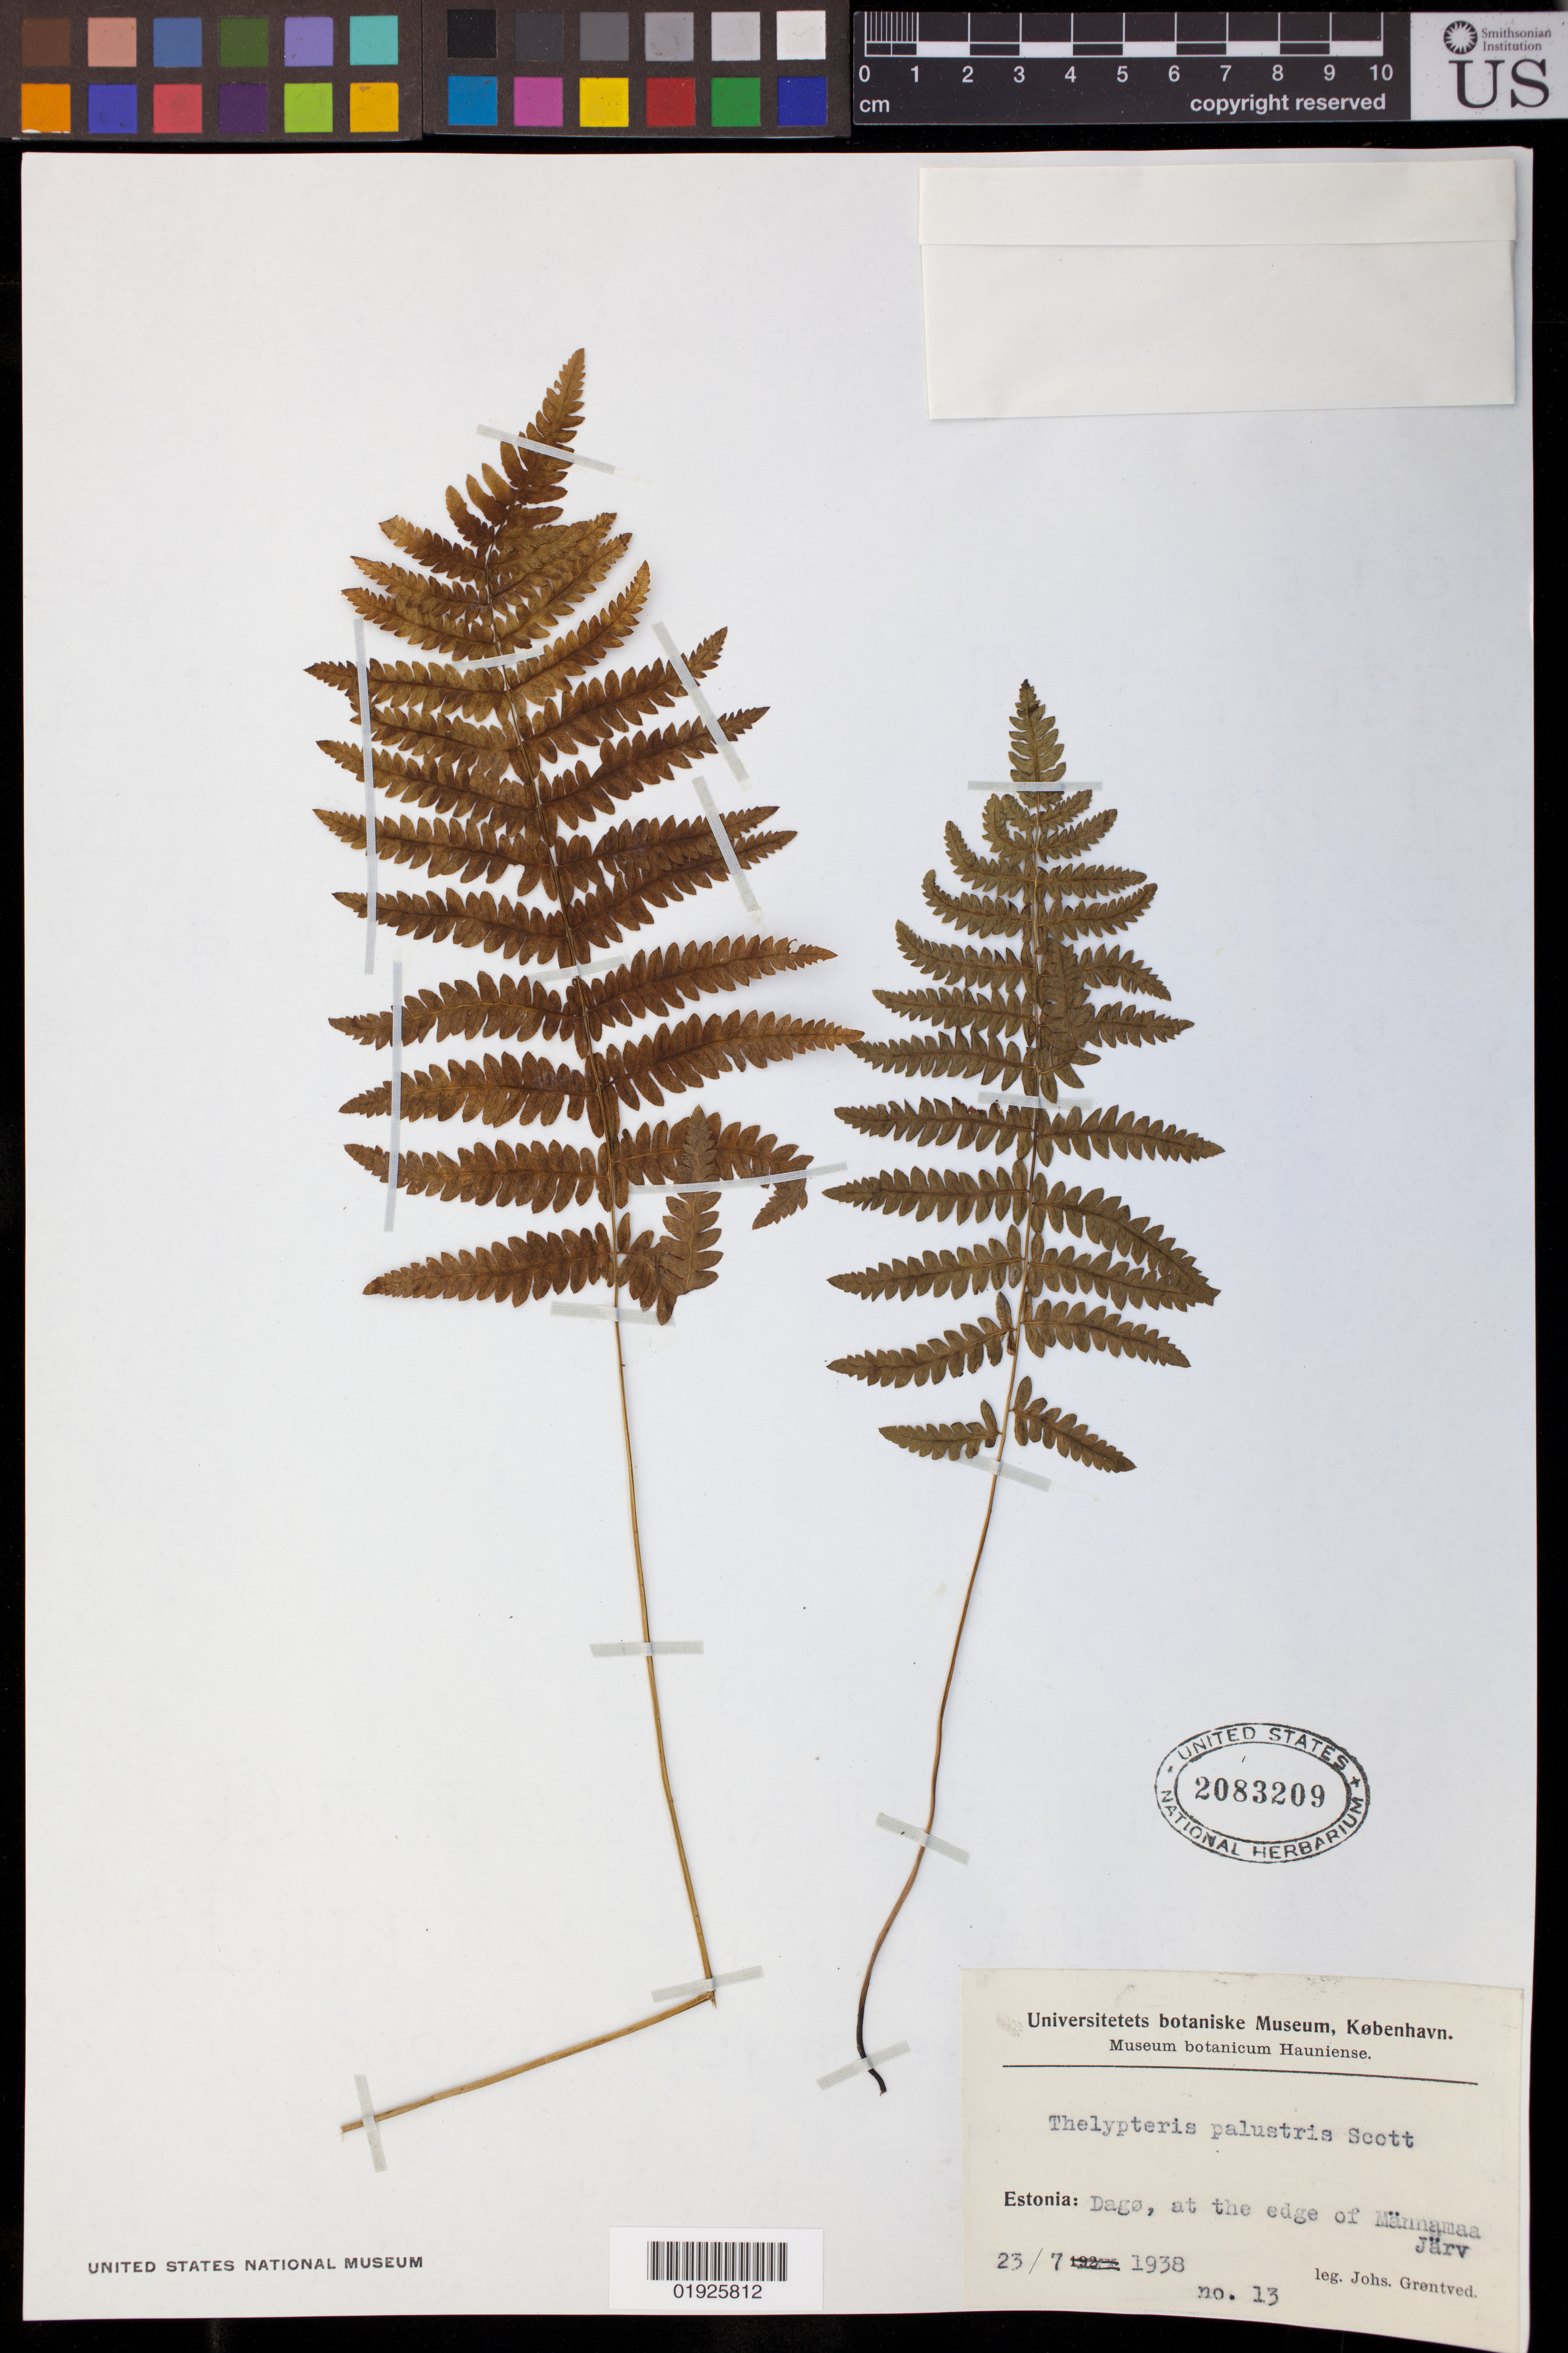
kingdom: Plantae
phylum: Tracheophyta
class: Polypodiopsida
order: Polypodiales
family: Thelypteridaceae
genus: Thelypteris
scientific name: Thelypteris palustris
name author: (Salisb.) Schott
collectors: J. Grøntved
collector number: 13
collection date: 1938-07-23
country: Estonia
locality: Dago, at the edge of Mannamaa Jarv.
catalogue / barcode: US 2083209